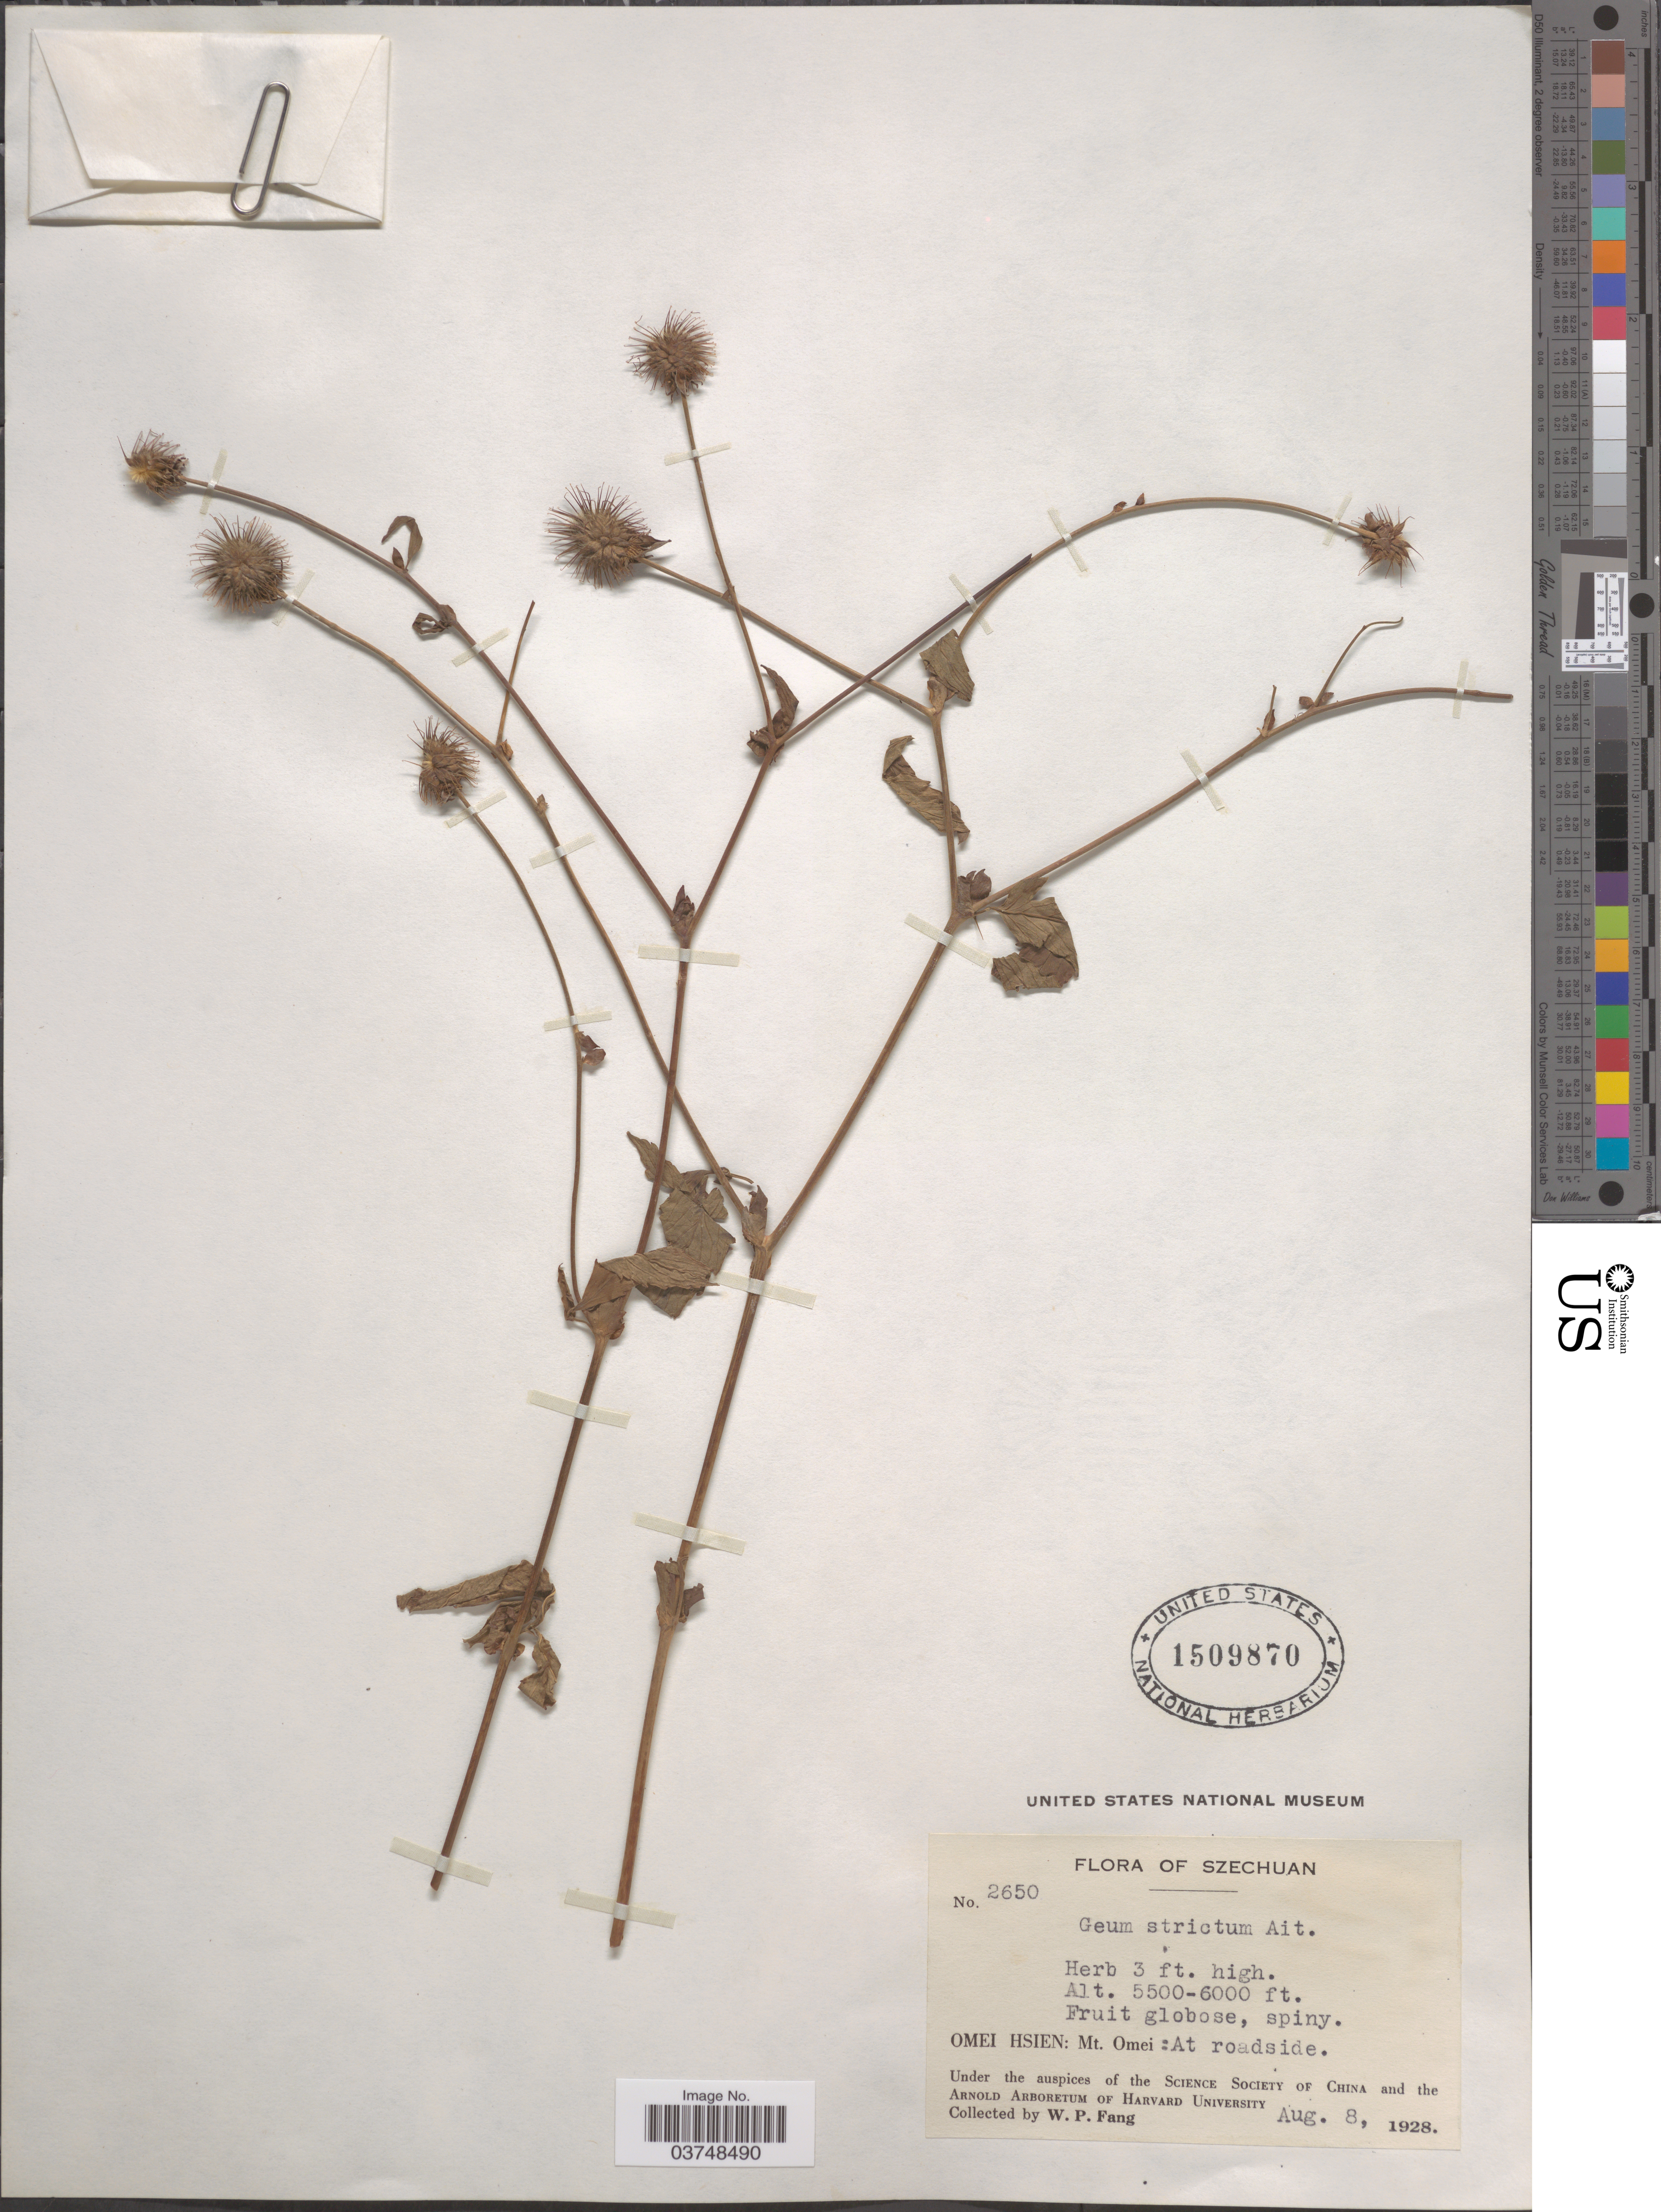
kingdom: Plantae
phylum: Tracheophyta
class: Magnoliopsida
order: Rosales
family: Rosaceae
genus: Geum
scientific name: Geum strictum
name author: Aiton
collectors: W. P. Fang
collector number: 2650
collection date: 1928-08-08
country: China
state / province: Sichuan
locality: Szechuan. Omei Hsien: Mt. Omei: At roadside.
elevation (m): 1676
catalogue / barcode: US 1509870